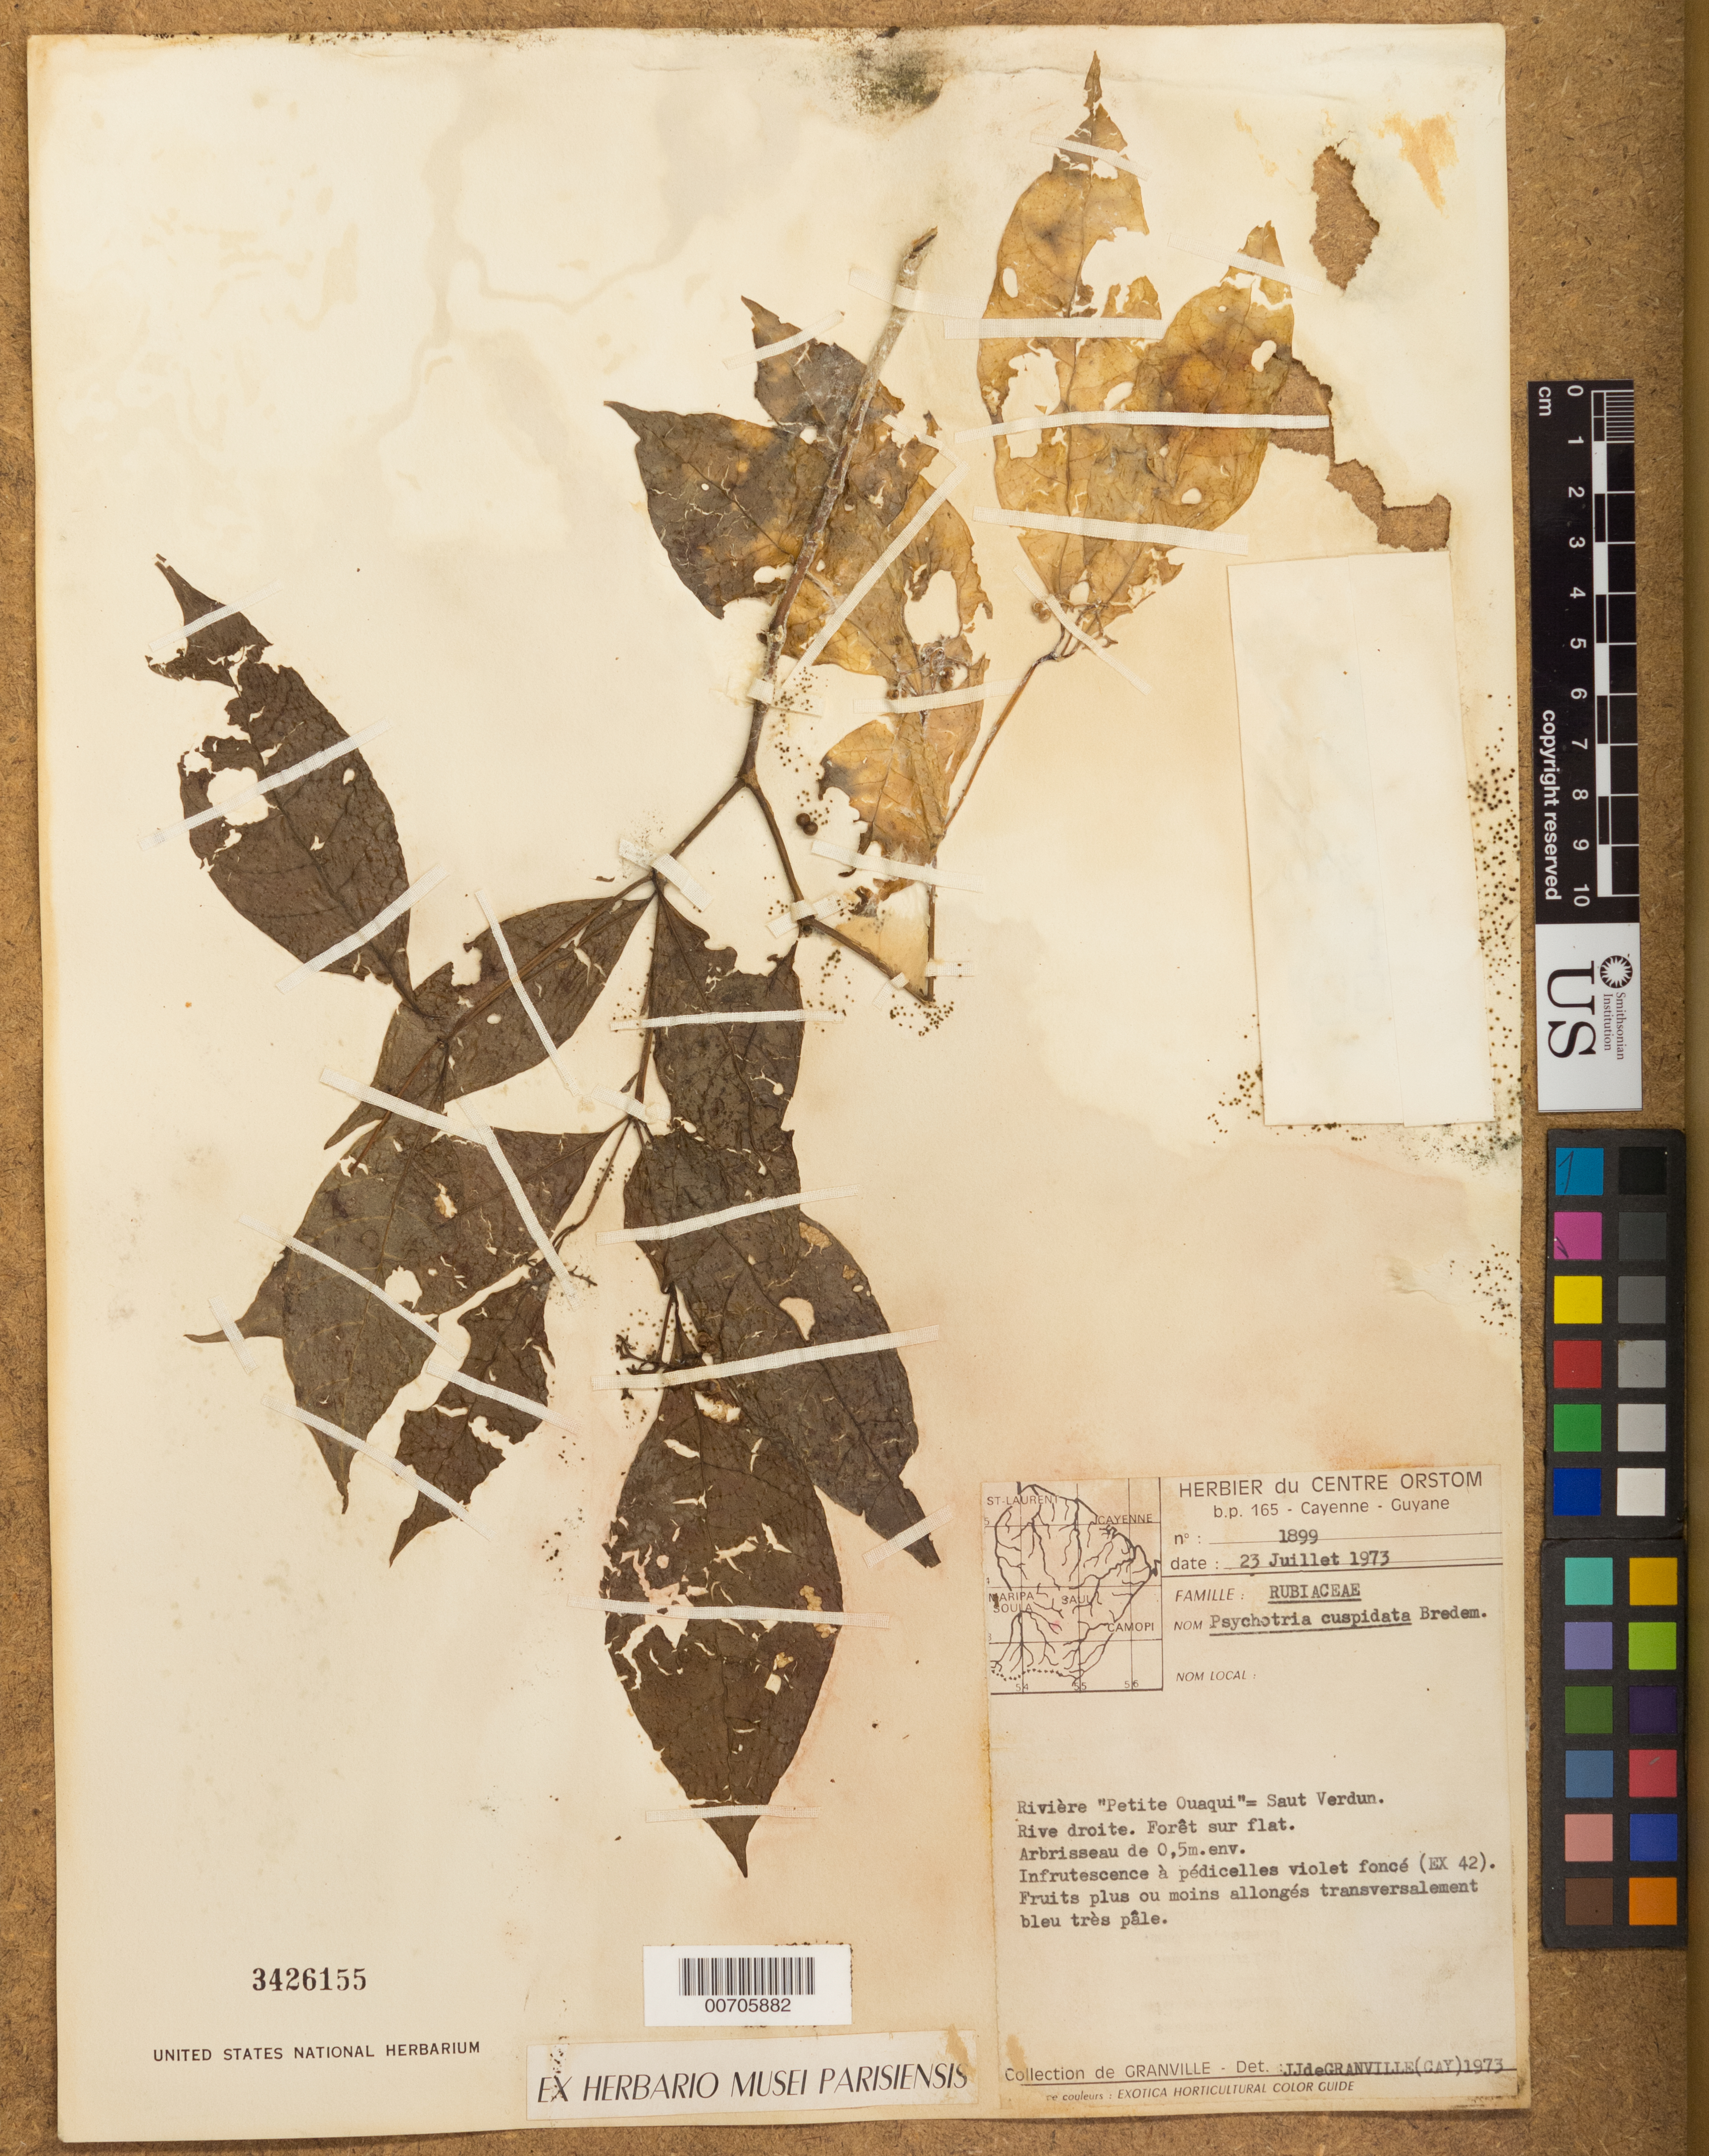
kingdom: Plantae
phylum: Tracheophyta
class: Magnoliopsida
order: Gentianales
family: Rubiaceae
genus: Psychotria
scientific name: Psychotria cuspidata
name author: Bredem. ex Schult.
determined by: Granville, J. J. de, (CAY), Institut de Recherche pour le Developpement (IRD) (FRENCH GUIANA)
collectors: J.-J. de Granville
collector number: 1899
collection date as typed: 23-Jul-73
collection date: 1973-07-23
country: French Guiana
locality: Rivière "Petite Ouaqui", Saut Verdun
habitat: Forest on flat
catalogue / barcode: US 3426155